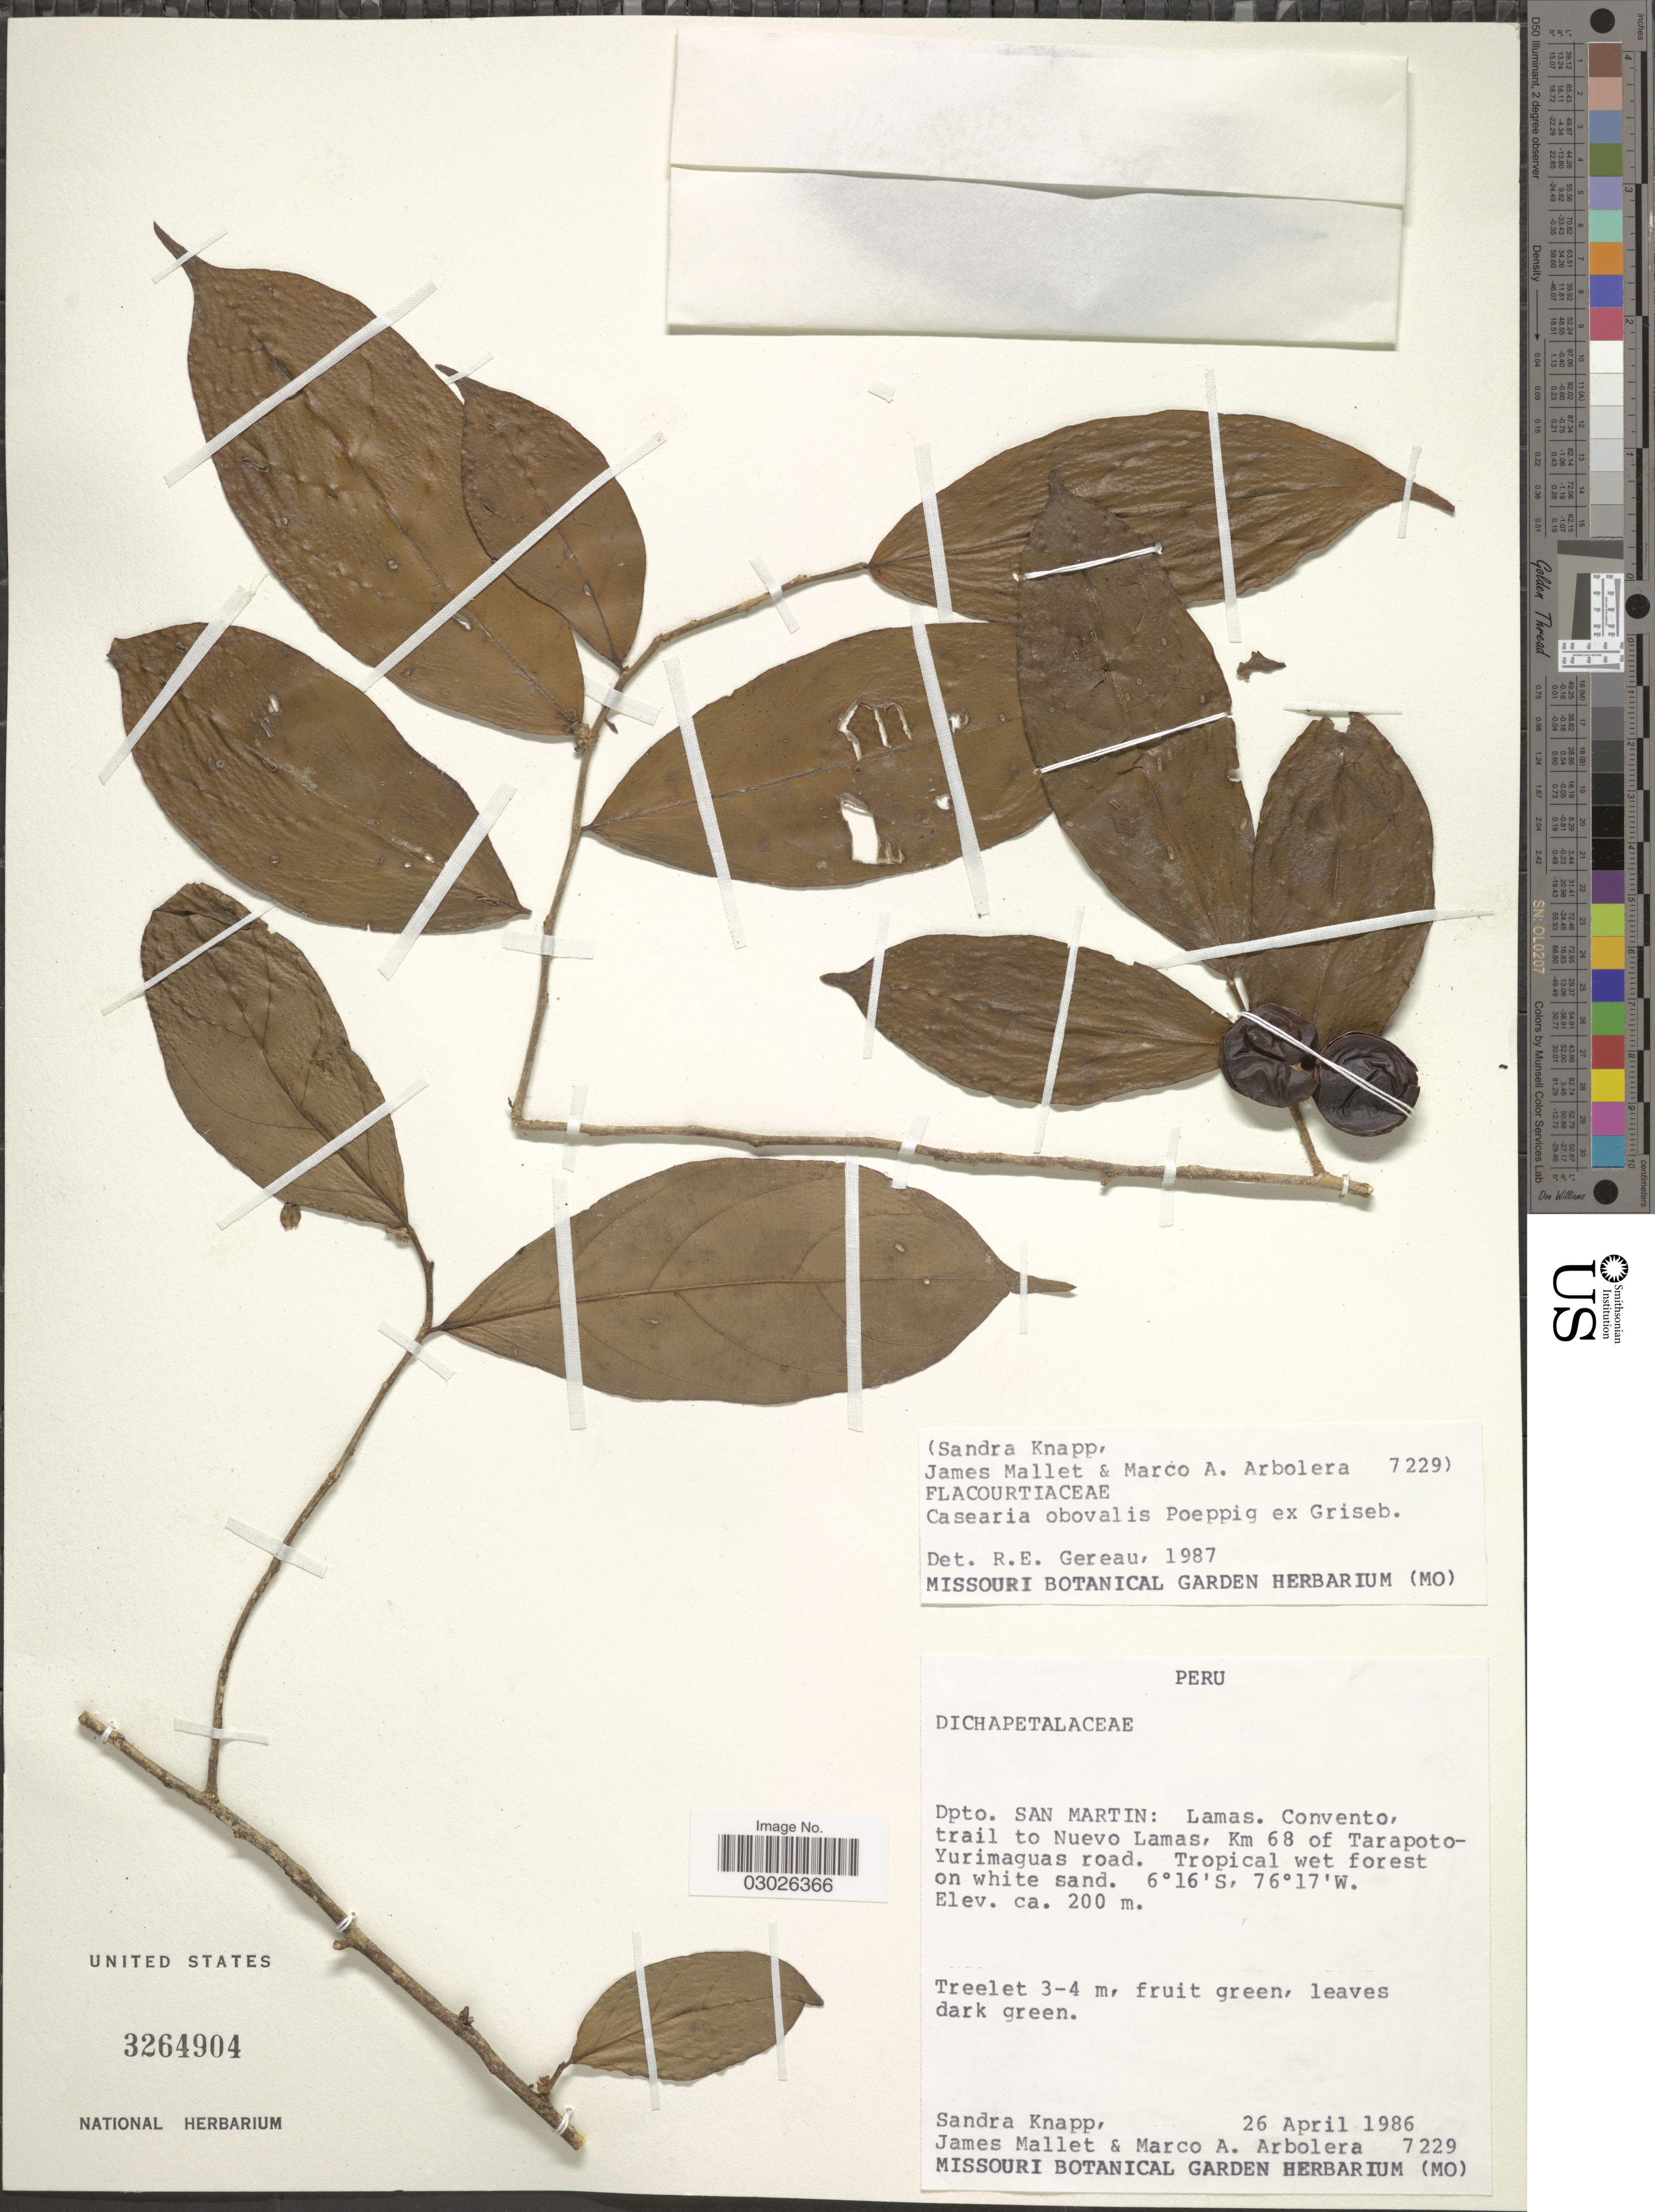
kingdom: Plantae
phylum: Tracheophyta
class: Magnoliopsida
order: Malpighiales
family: Salicaceae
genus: Casearia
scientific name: Casearia obovalis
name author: Poepp. ex Griseb.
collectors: S. Knapp, J. Mallett & M. Arbolera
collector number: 7229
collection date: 1986-04-26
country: Peru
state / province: San Martín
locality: Dpto. San Martin: Lamas. Convento, trail to Nuevo Lamas, Km 68 of Tarapoto-Yurimaguas road.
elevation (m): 200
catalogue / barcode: US 3264904